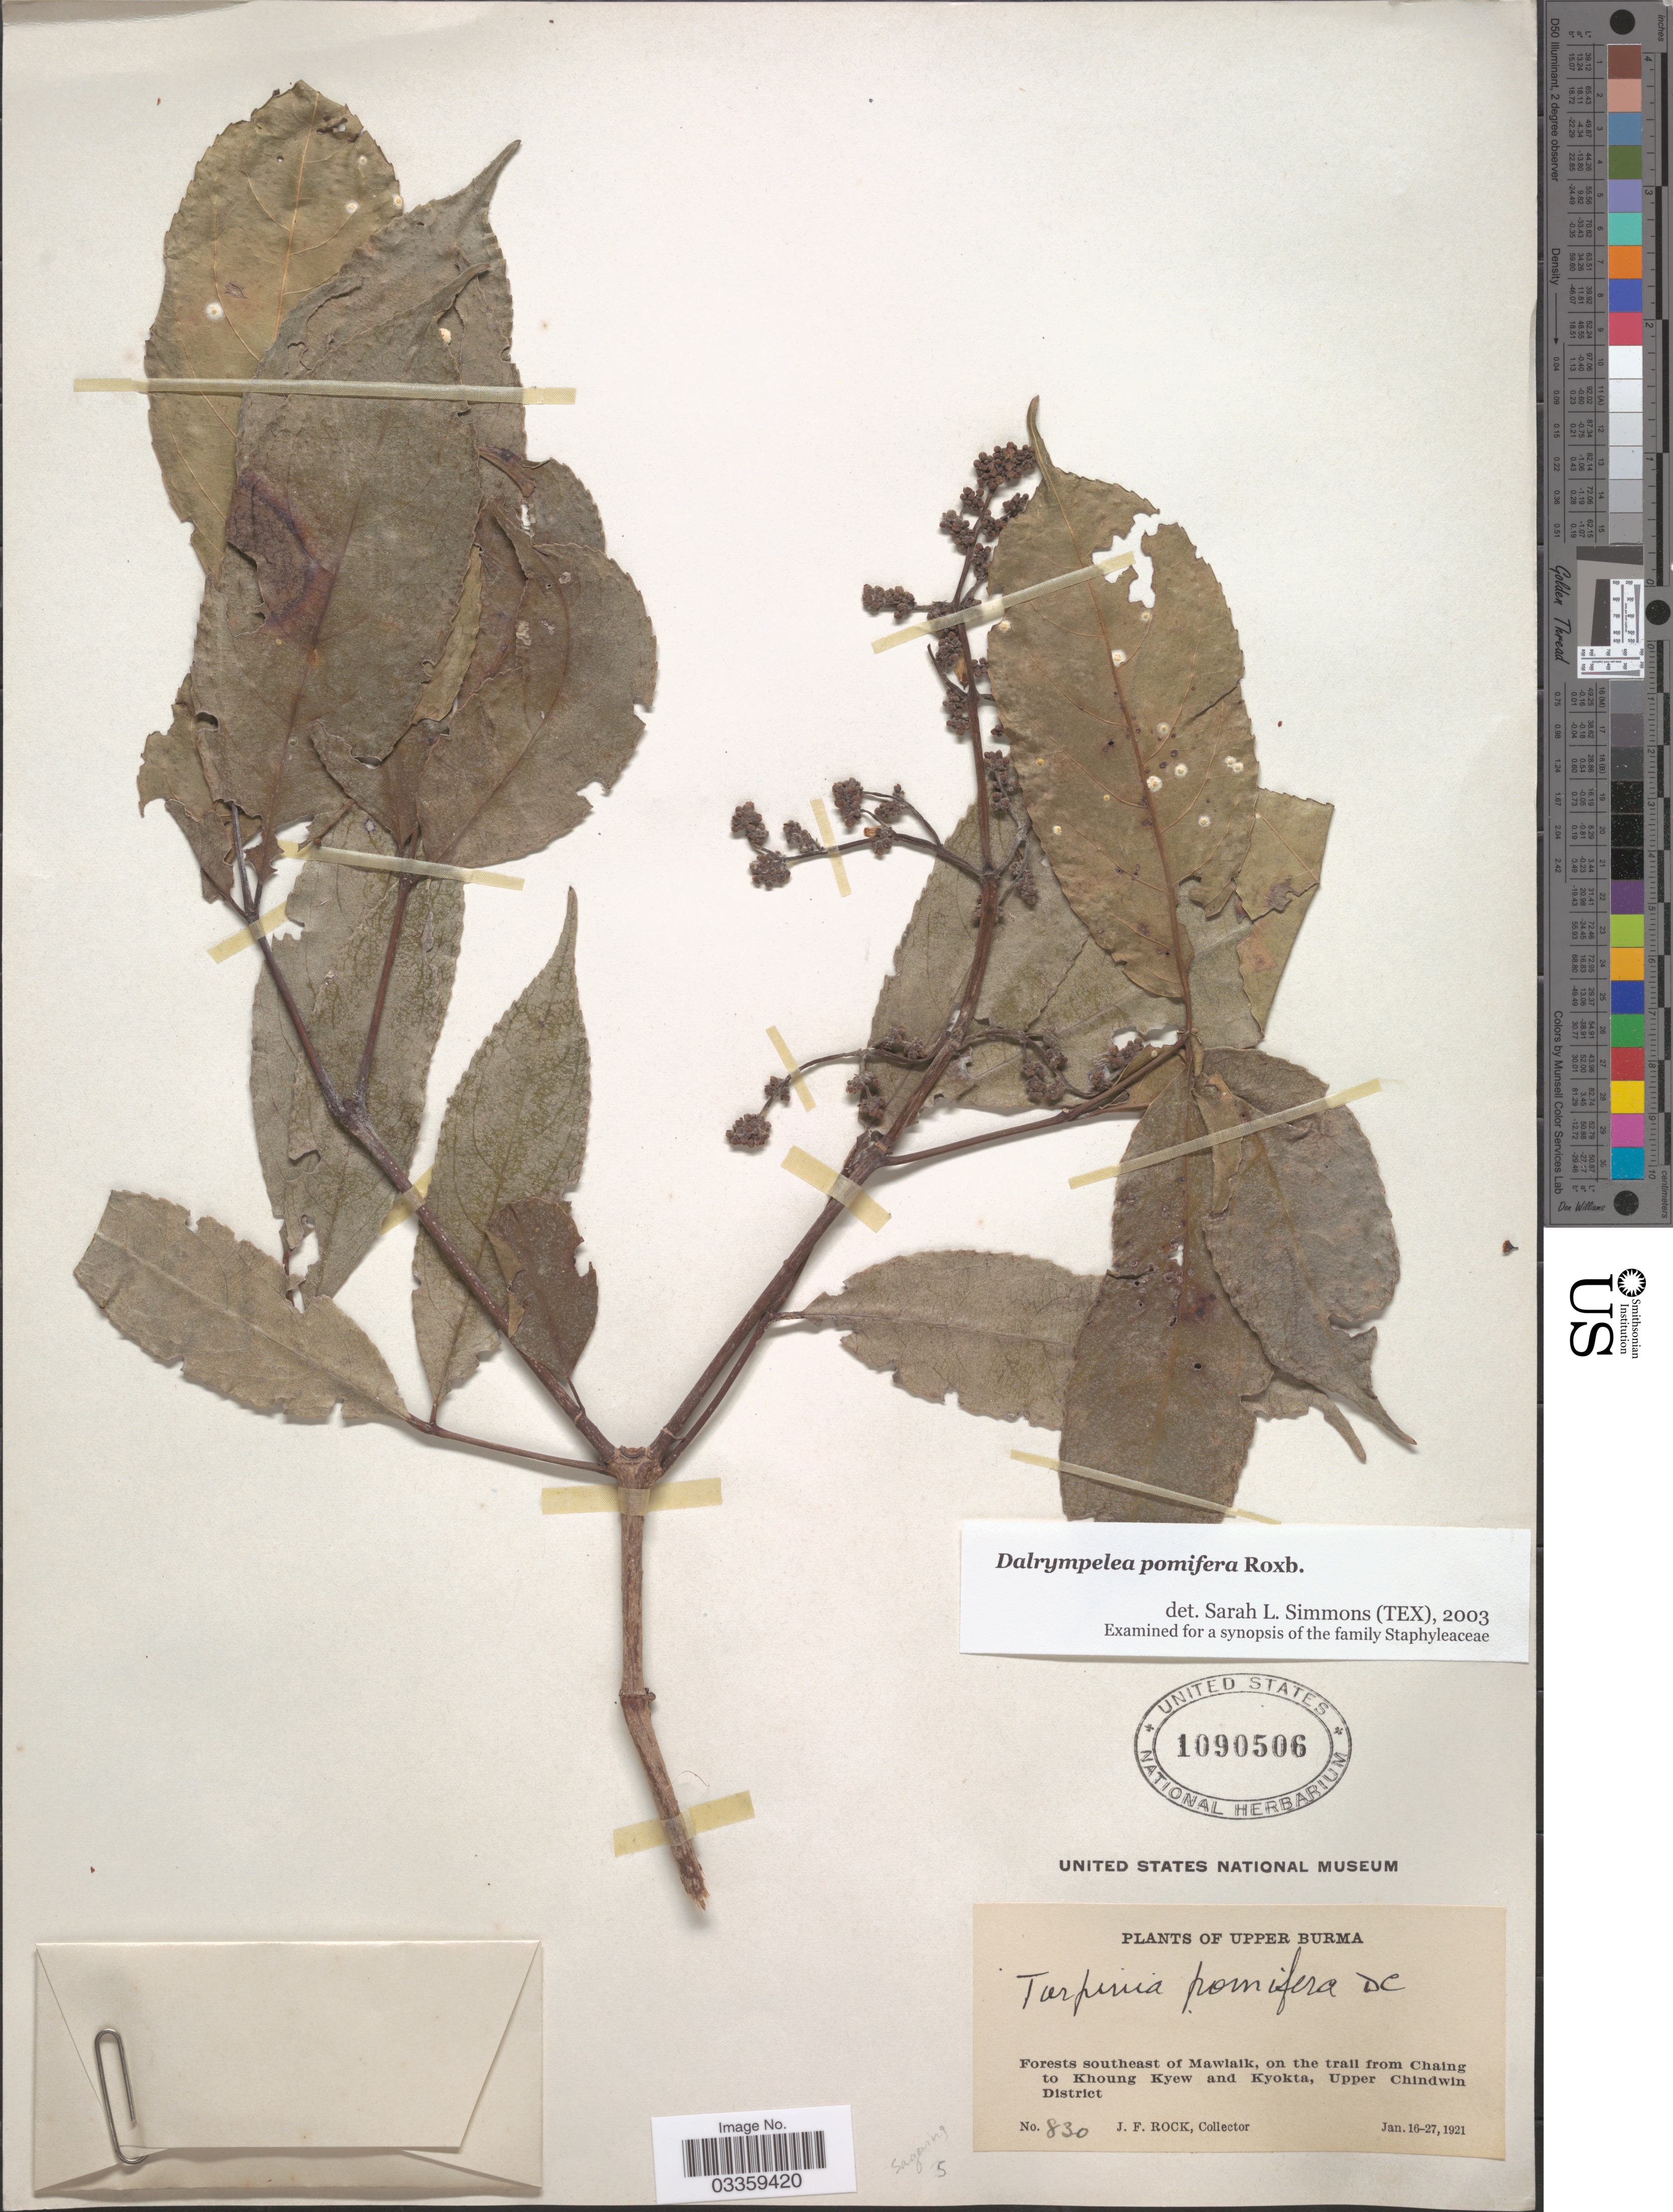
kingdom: Plantae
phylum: Tracheophyta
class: Magnoliopsida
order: Crossosomatales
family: Staphyleaceae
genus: Dalrympelea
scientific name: Dalrympelea pomifera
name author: Roxb.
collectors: J. Rock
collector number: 830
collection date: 1921-01-16/1921-01-27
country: Myanmar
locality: Upper Burma. Forests southeast of Mawlaik, on the trail from Chaing to Khoung Kyew and Kyokta, Upper Chindwin District.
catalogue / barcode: US 1090506